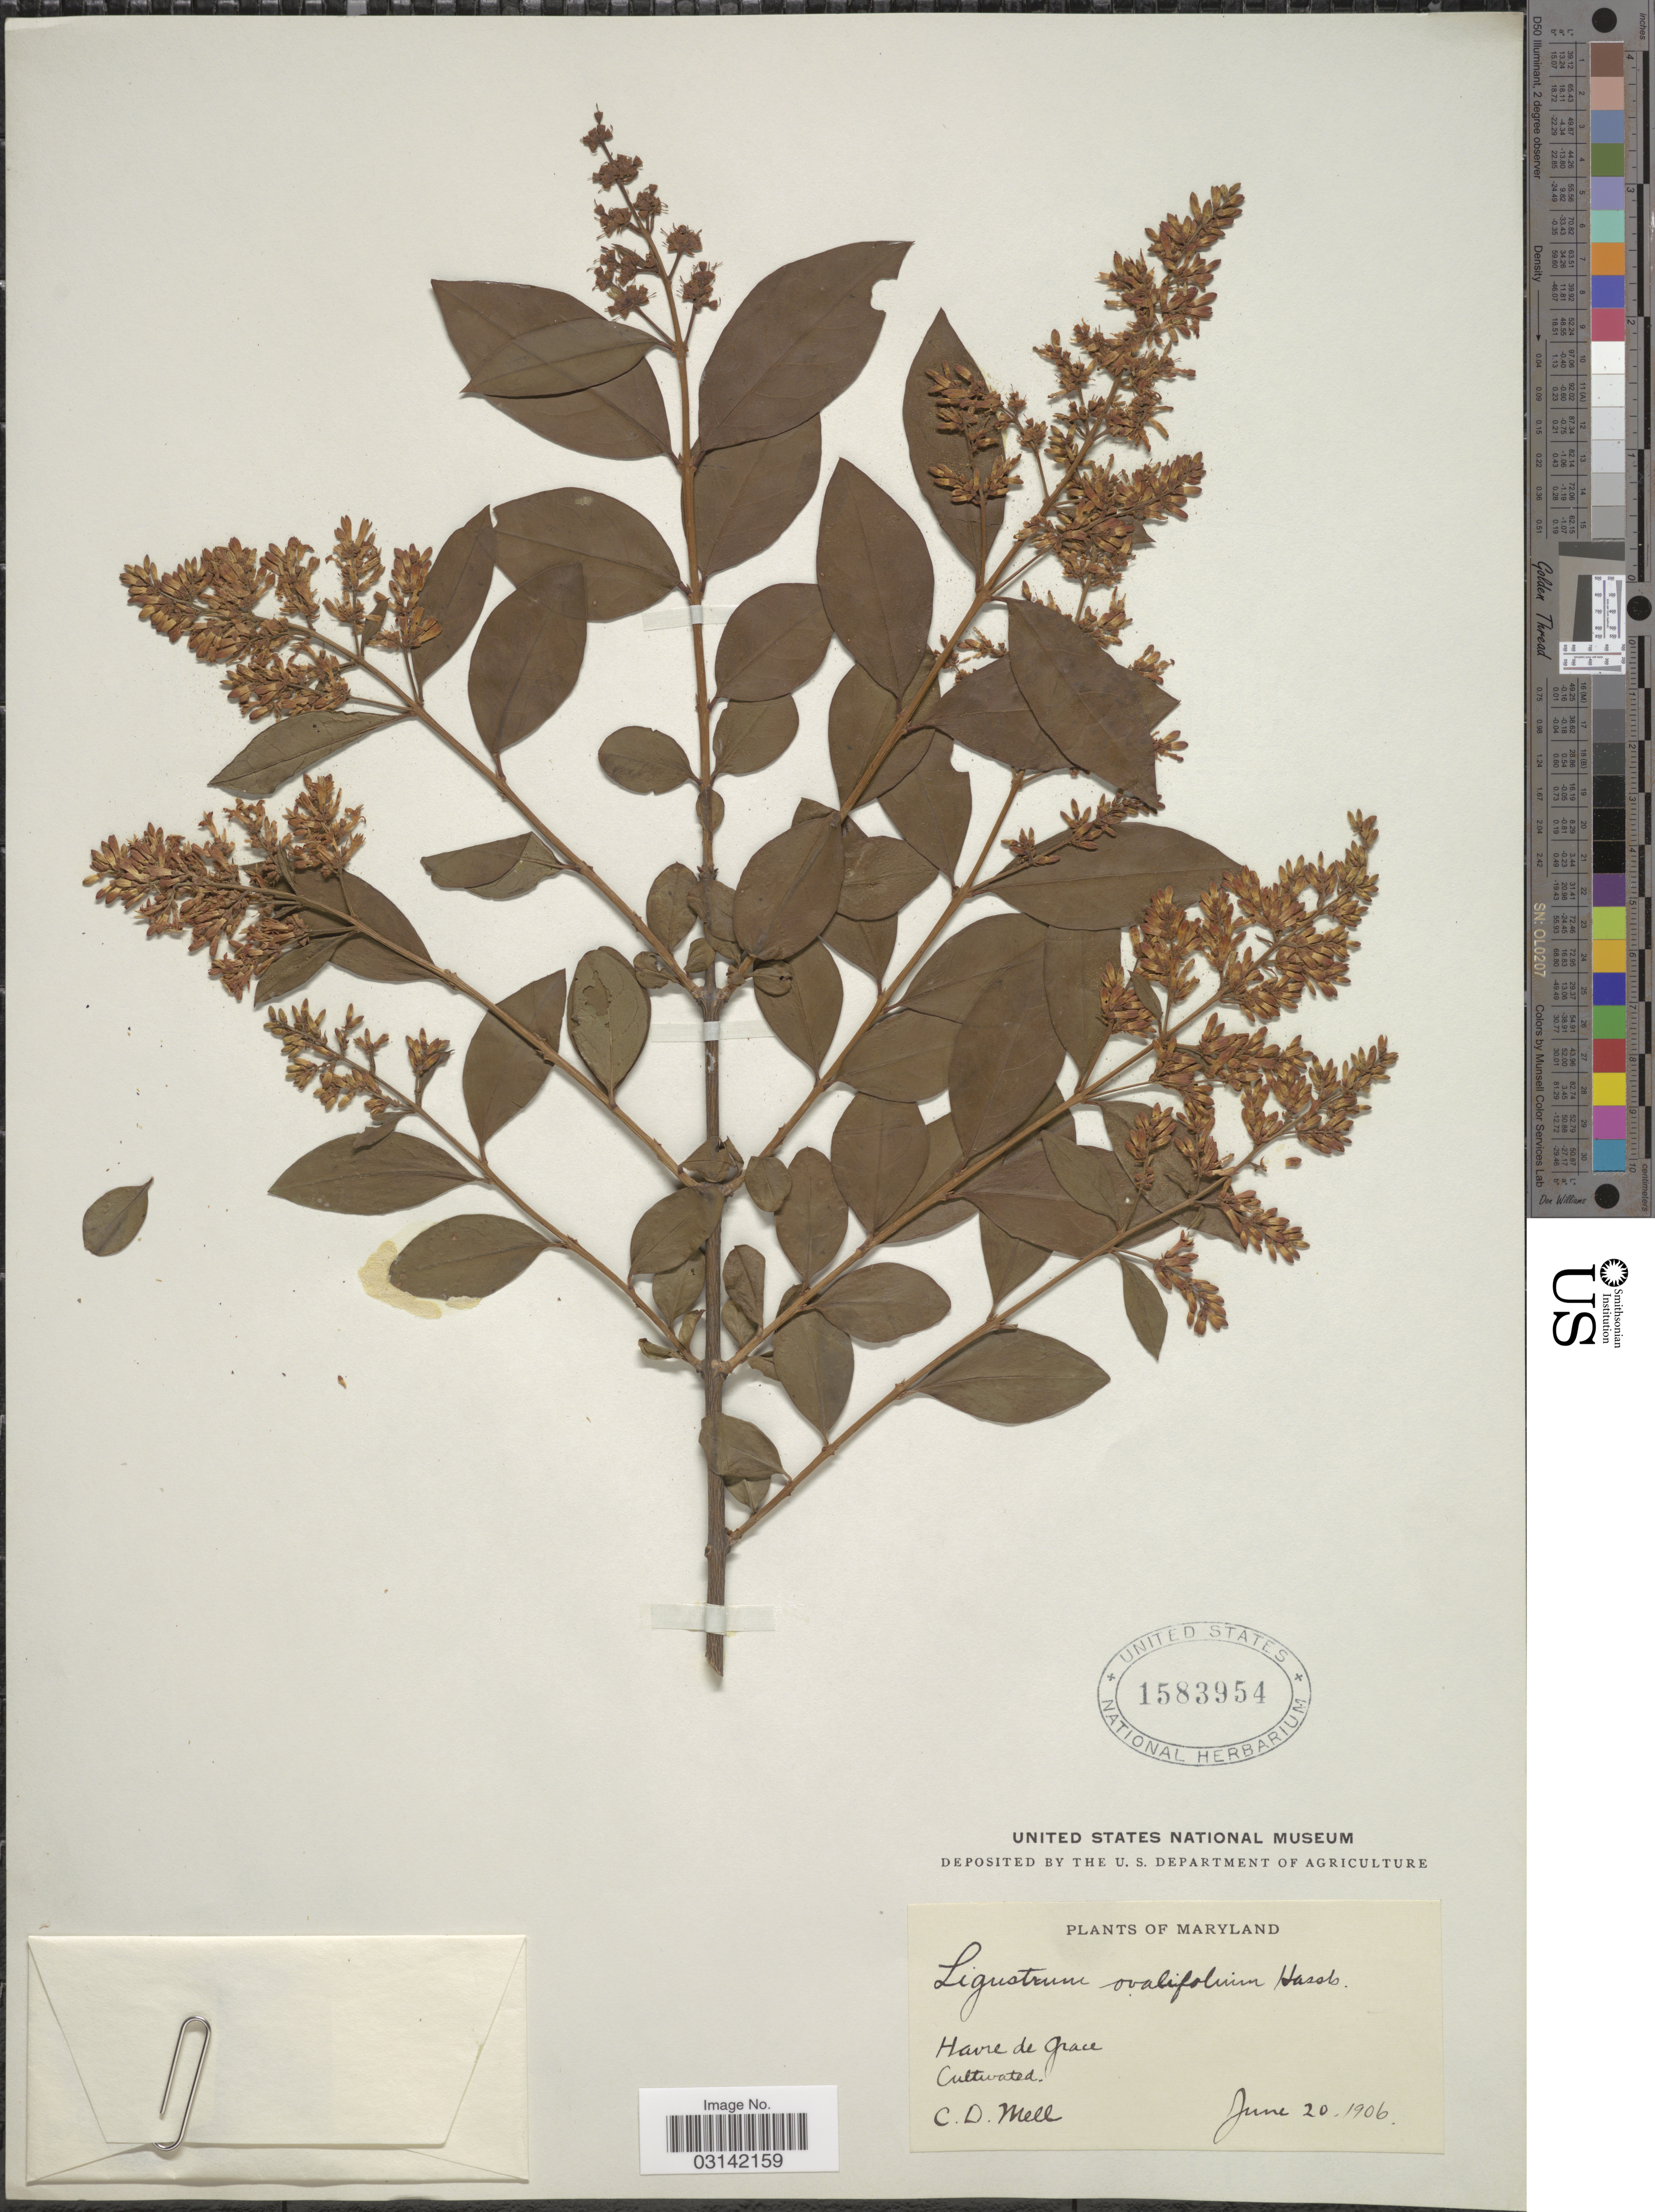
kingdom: Plantae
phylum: Tracheophyta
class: Magnoliopsida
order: Lamiales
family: Oleaceae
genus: Ligustrum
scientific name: Ligustrum ovalifolium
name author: Hassk.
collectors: C. D. Mell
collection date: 1906-06-20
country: United States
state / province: Maryland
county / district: Harford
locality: Havre de Grace.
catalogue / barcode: US 1583954